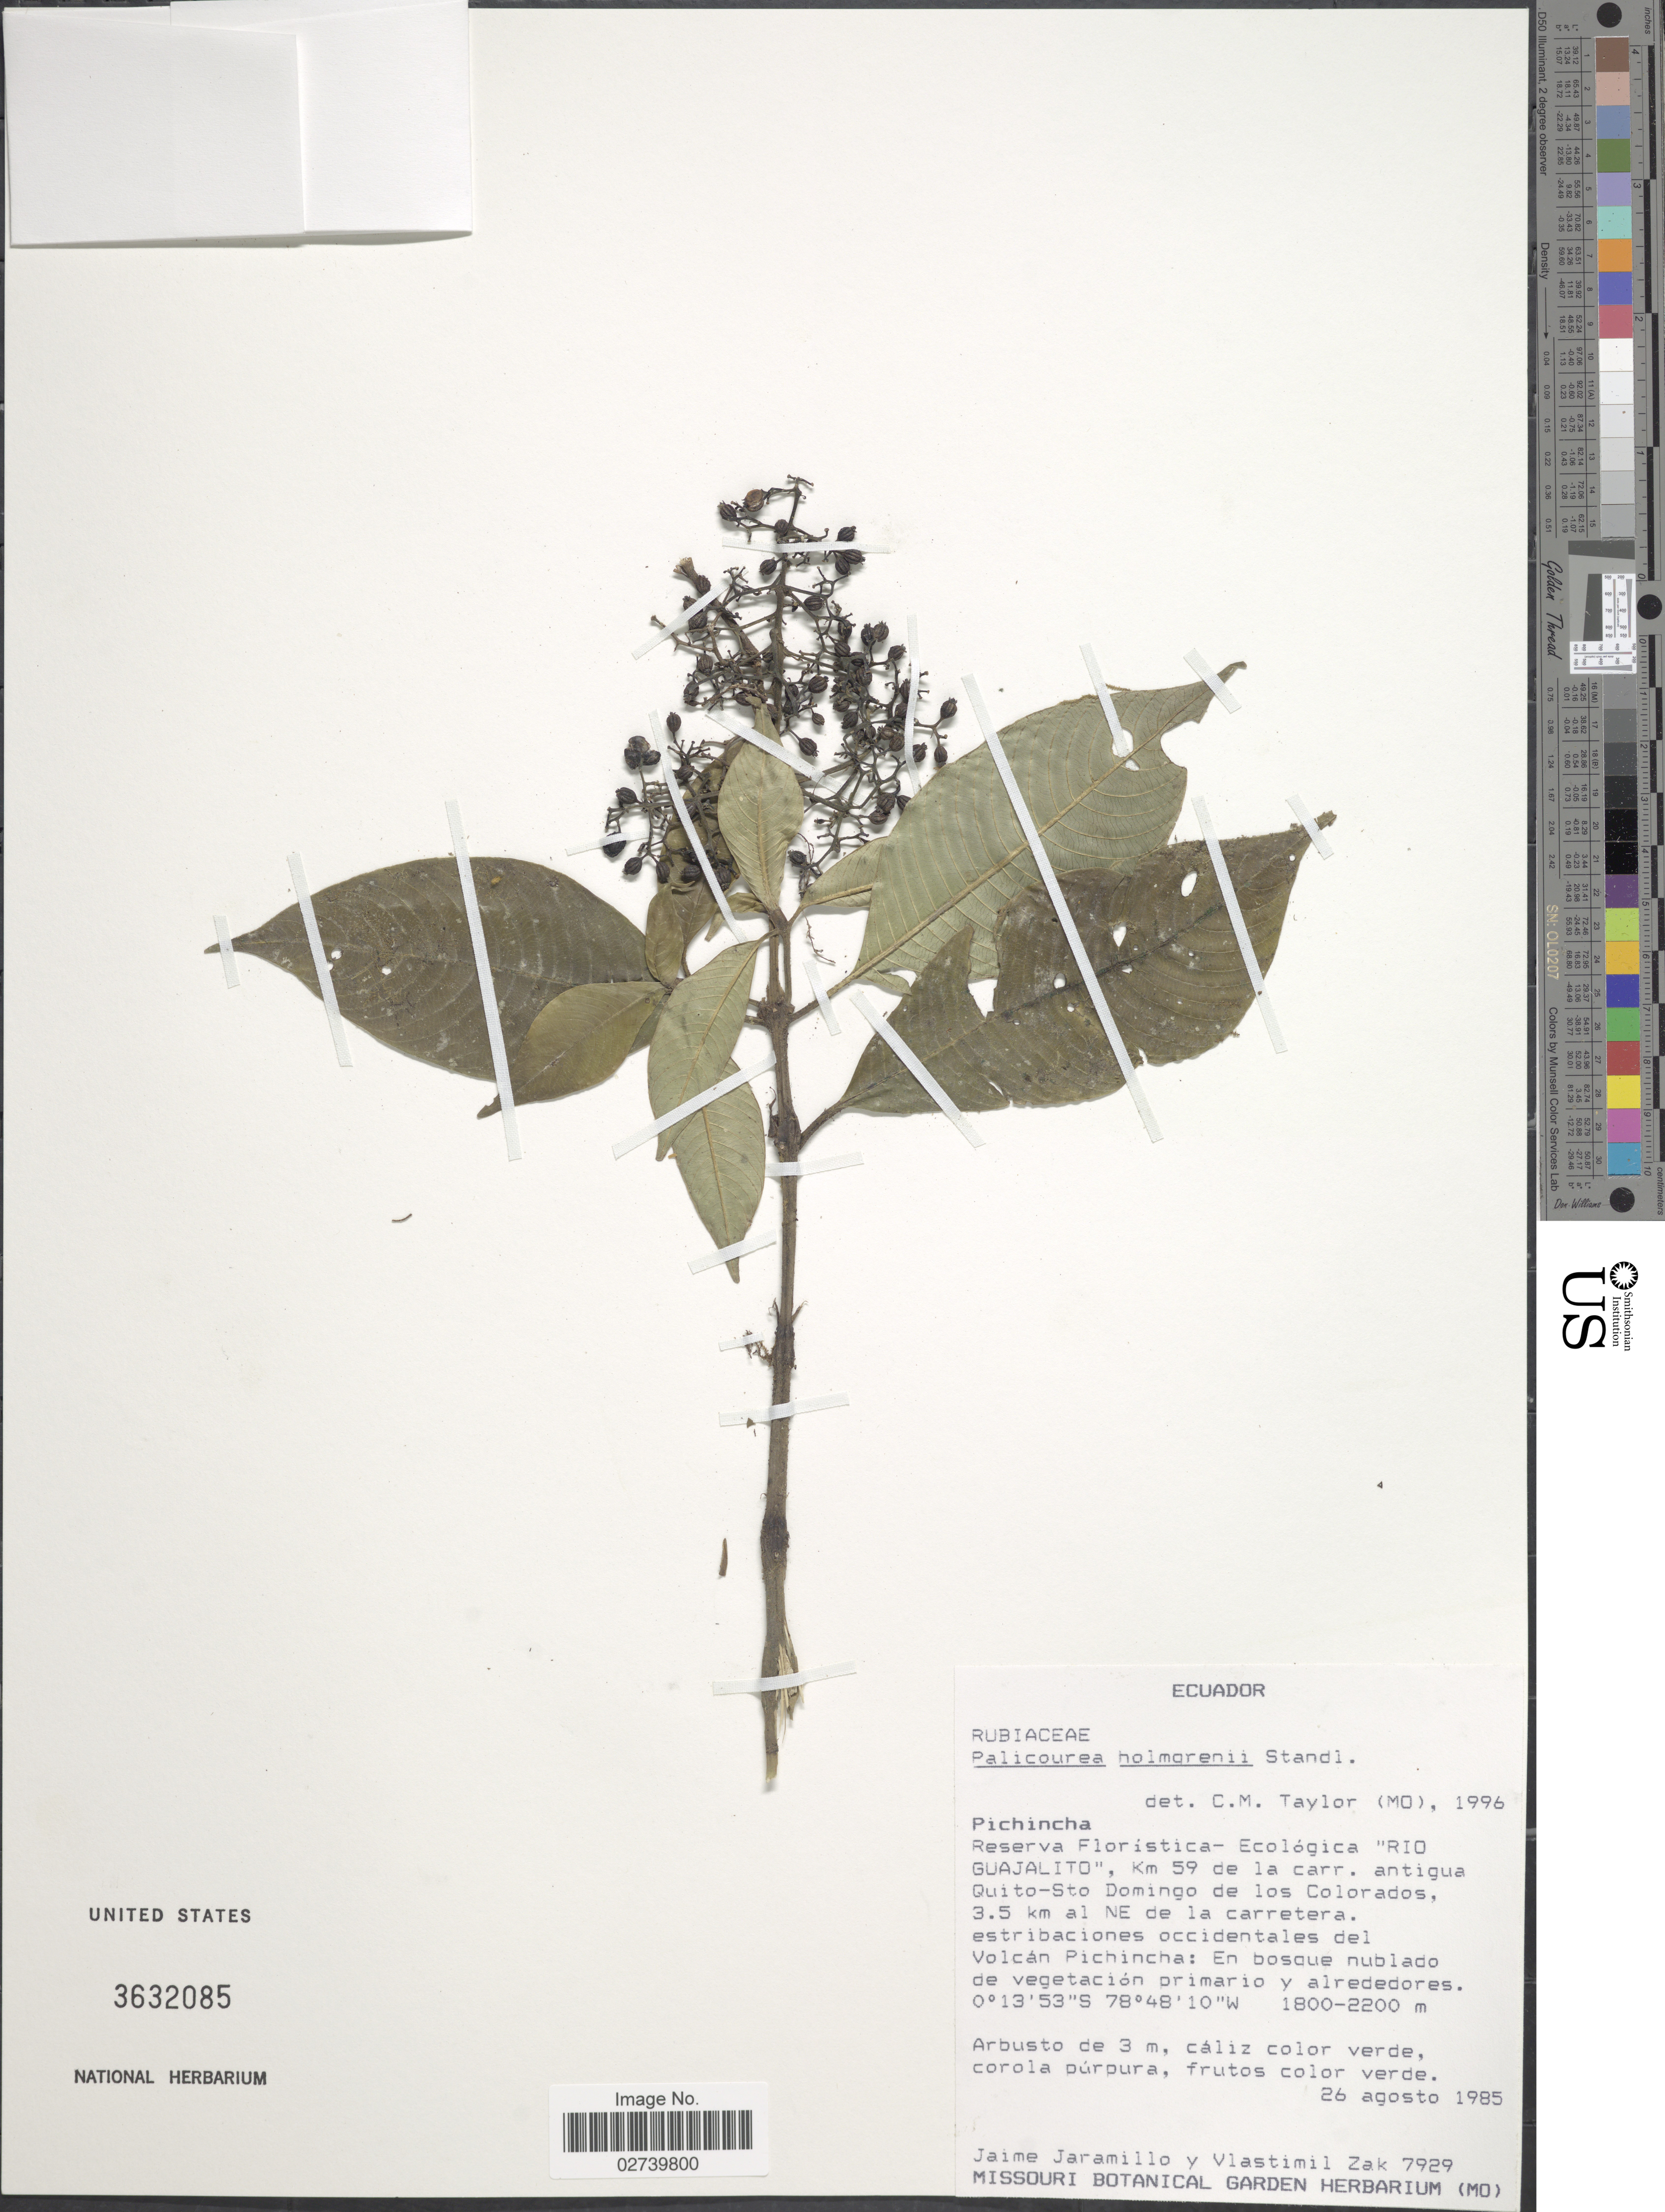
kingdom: Plantae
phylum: Tracheophyta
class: Magnoliopsida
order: Gentianales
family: Rubiaceae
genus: Palicourea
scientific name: Palicourea holmgrenii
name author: Standl.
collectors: J. Jaramillo & V. Zak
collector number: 7929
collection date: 1985-08-26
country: Ecuador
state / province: Pichincha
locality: Reserva Florística-Ecológica "Rio Guajalito", Km 59 de la carr. antigua Quito-Sto Domingo de los Colorados, 3.5 km al NE de la carretera. estribaciones occidentales del Volcán Pichincha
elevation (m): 1800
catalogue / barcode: US 3632085